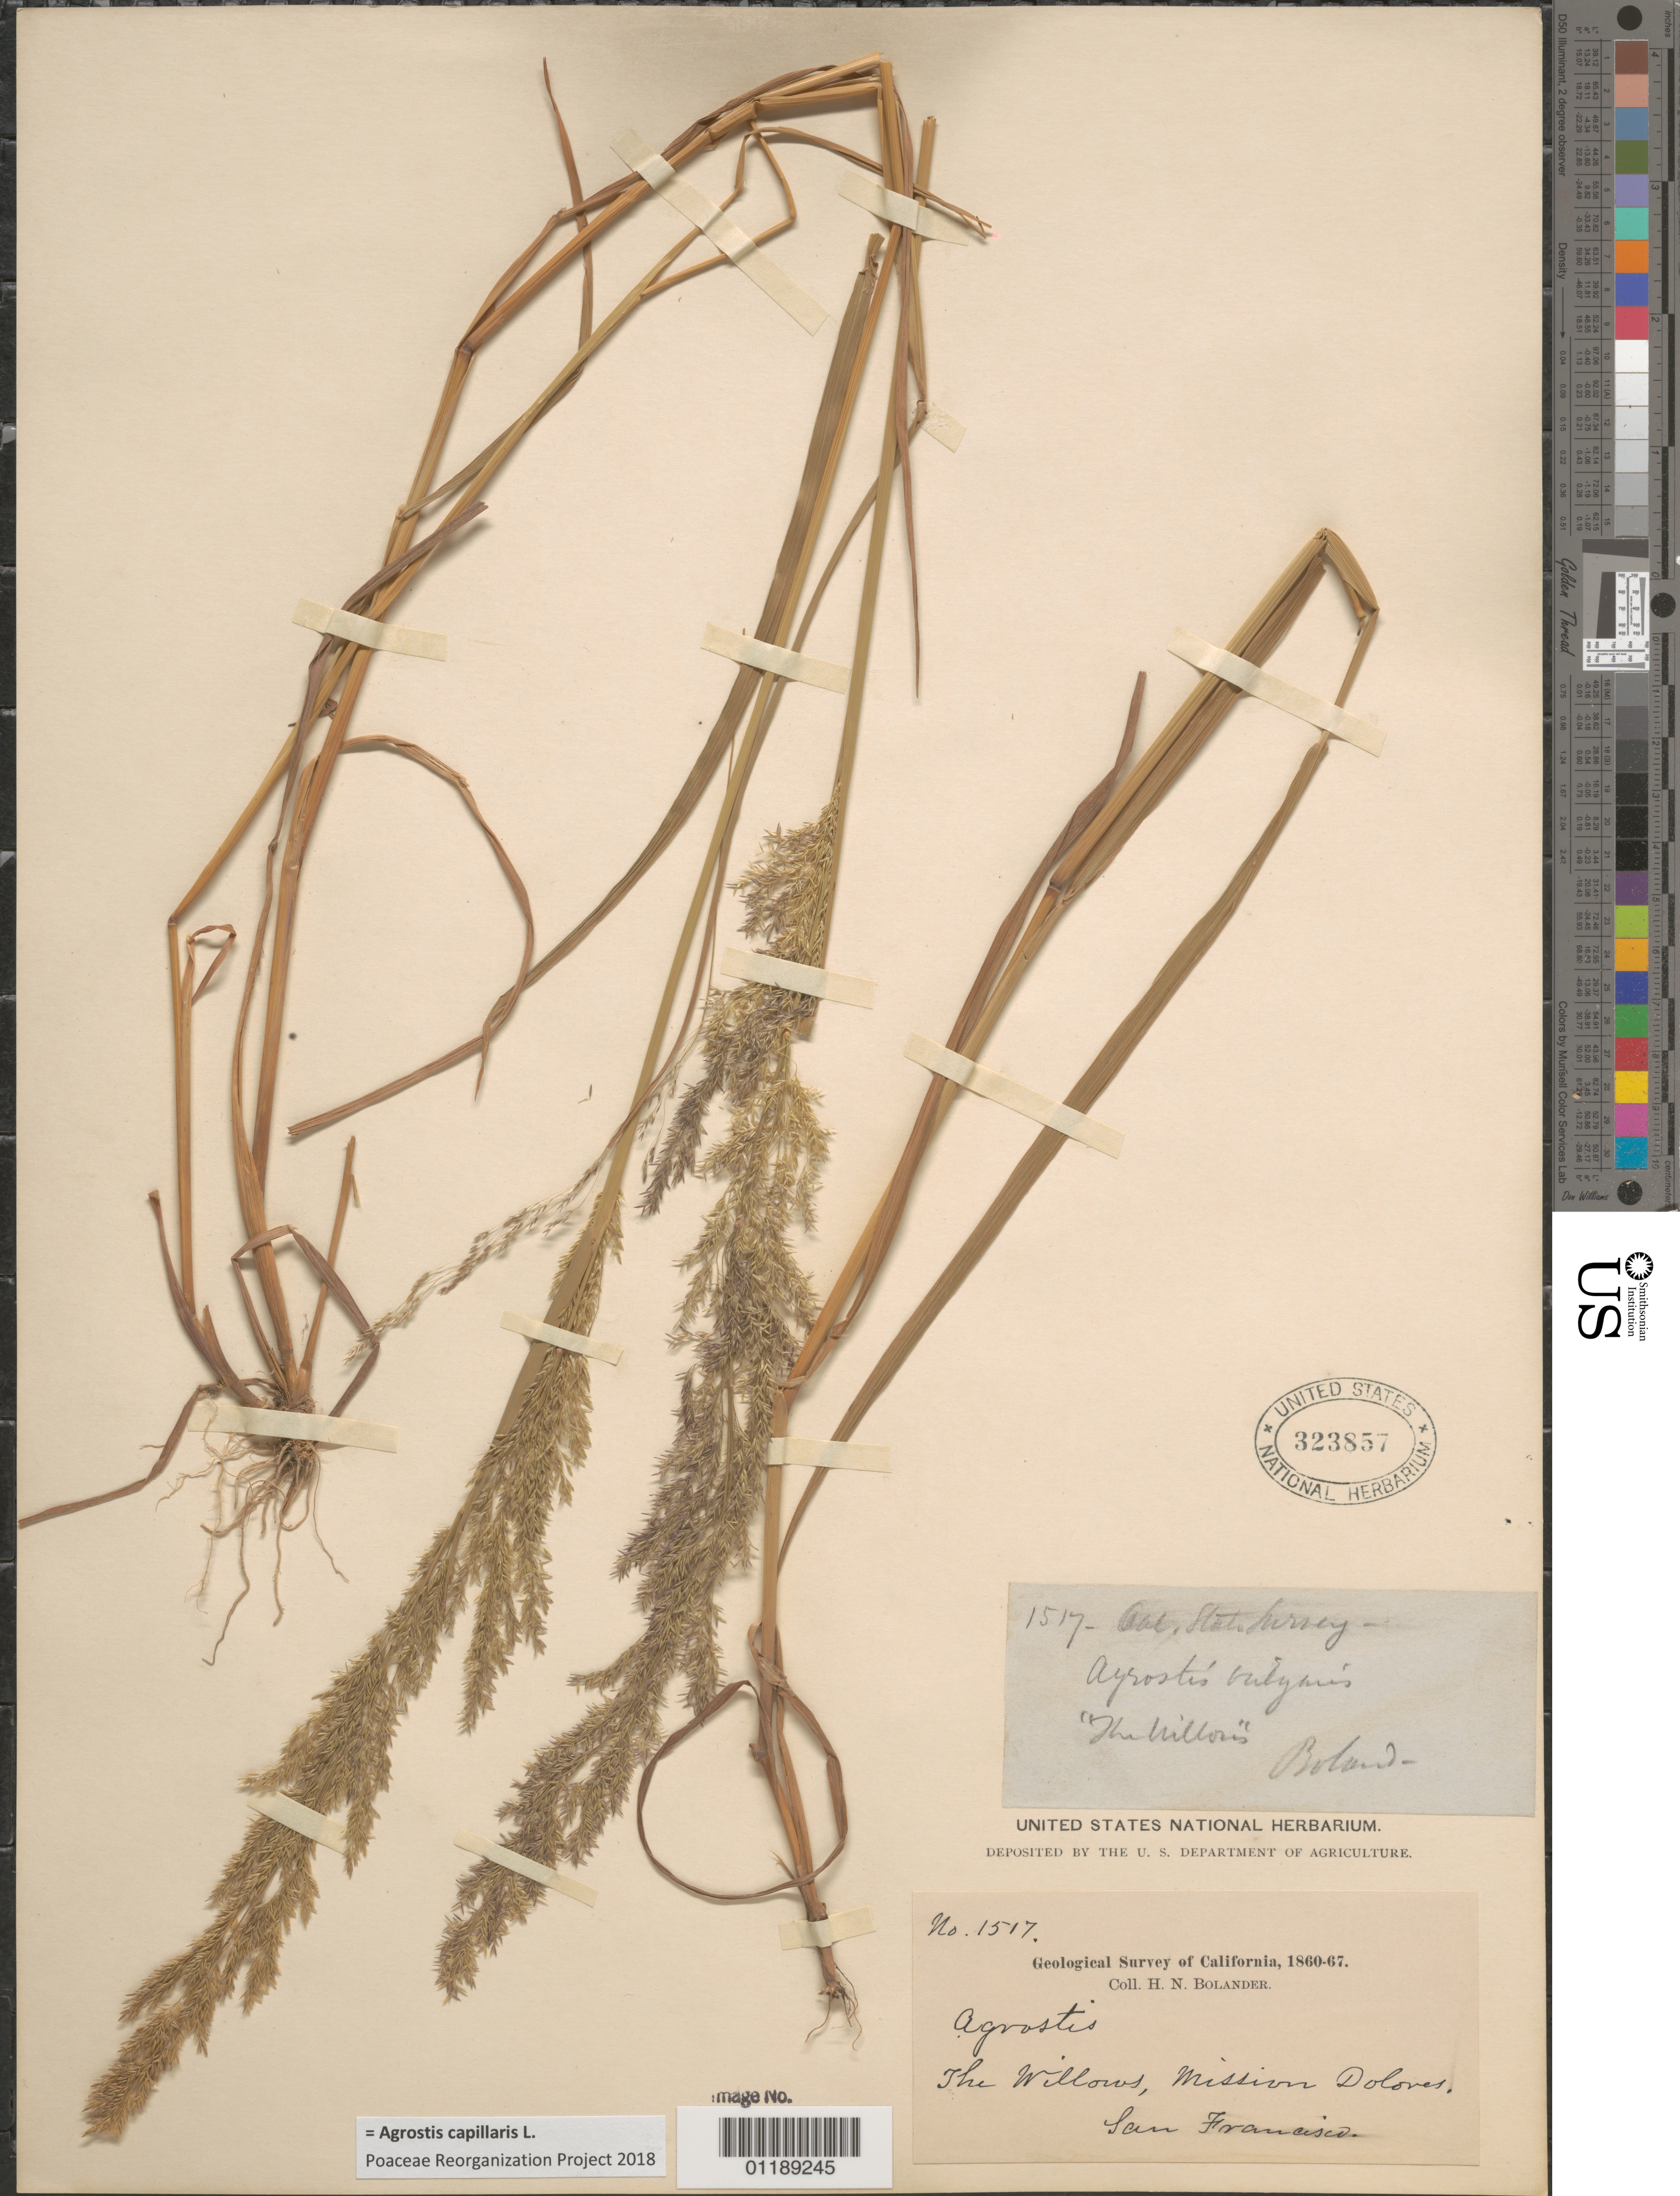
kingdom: Plantae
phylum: Tracheophyta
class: Liliopsida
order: Poales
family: Poaceae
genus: Agrostis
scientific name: Agrostis capillaris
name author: L.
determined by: Poaceae Reorganization Project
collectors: H. Bolander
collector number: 1517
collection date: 1860/1867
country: United States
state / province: California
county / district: San Francisco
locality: The Willows, Mission Dolores. San Francisco.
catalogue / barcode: US 323857